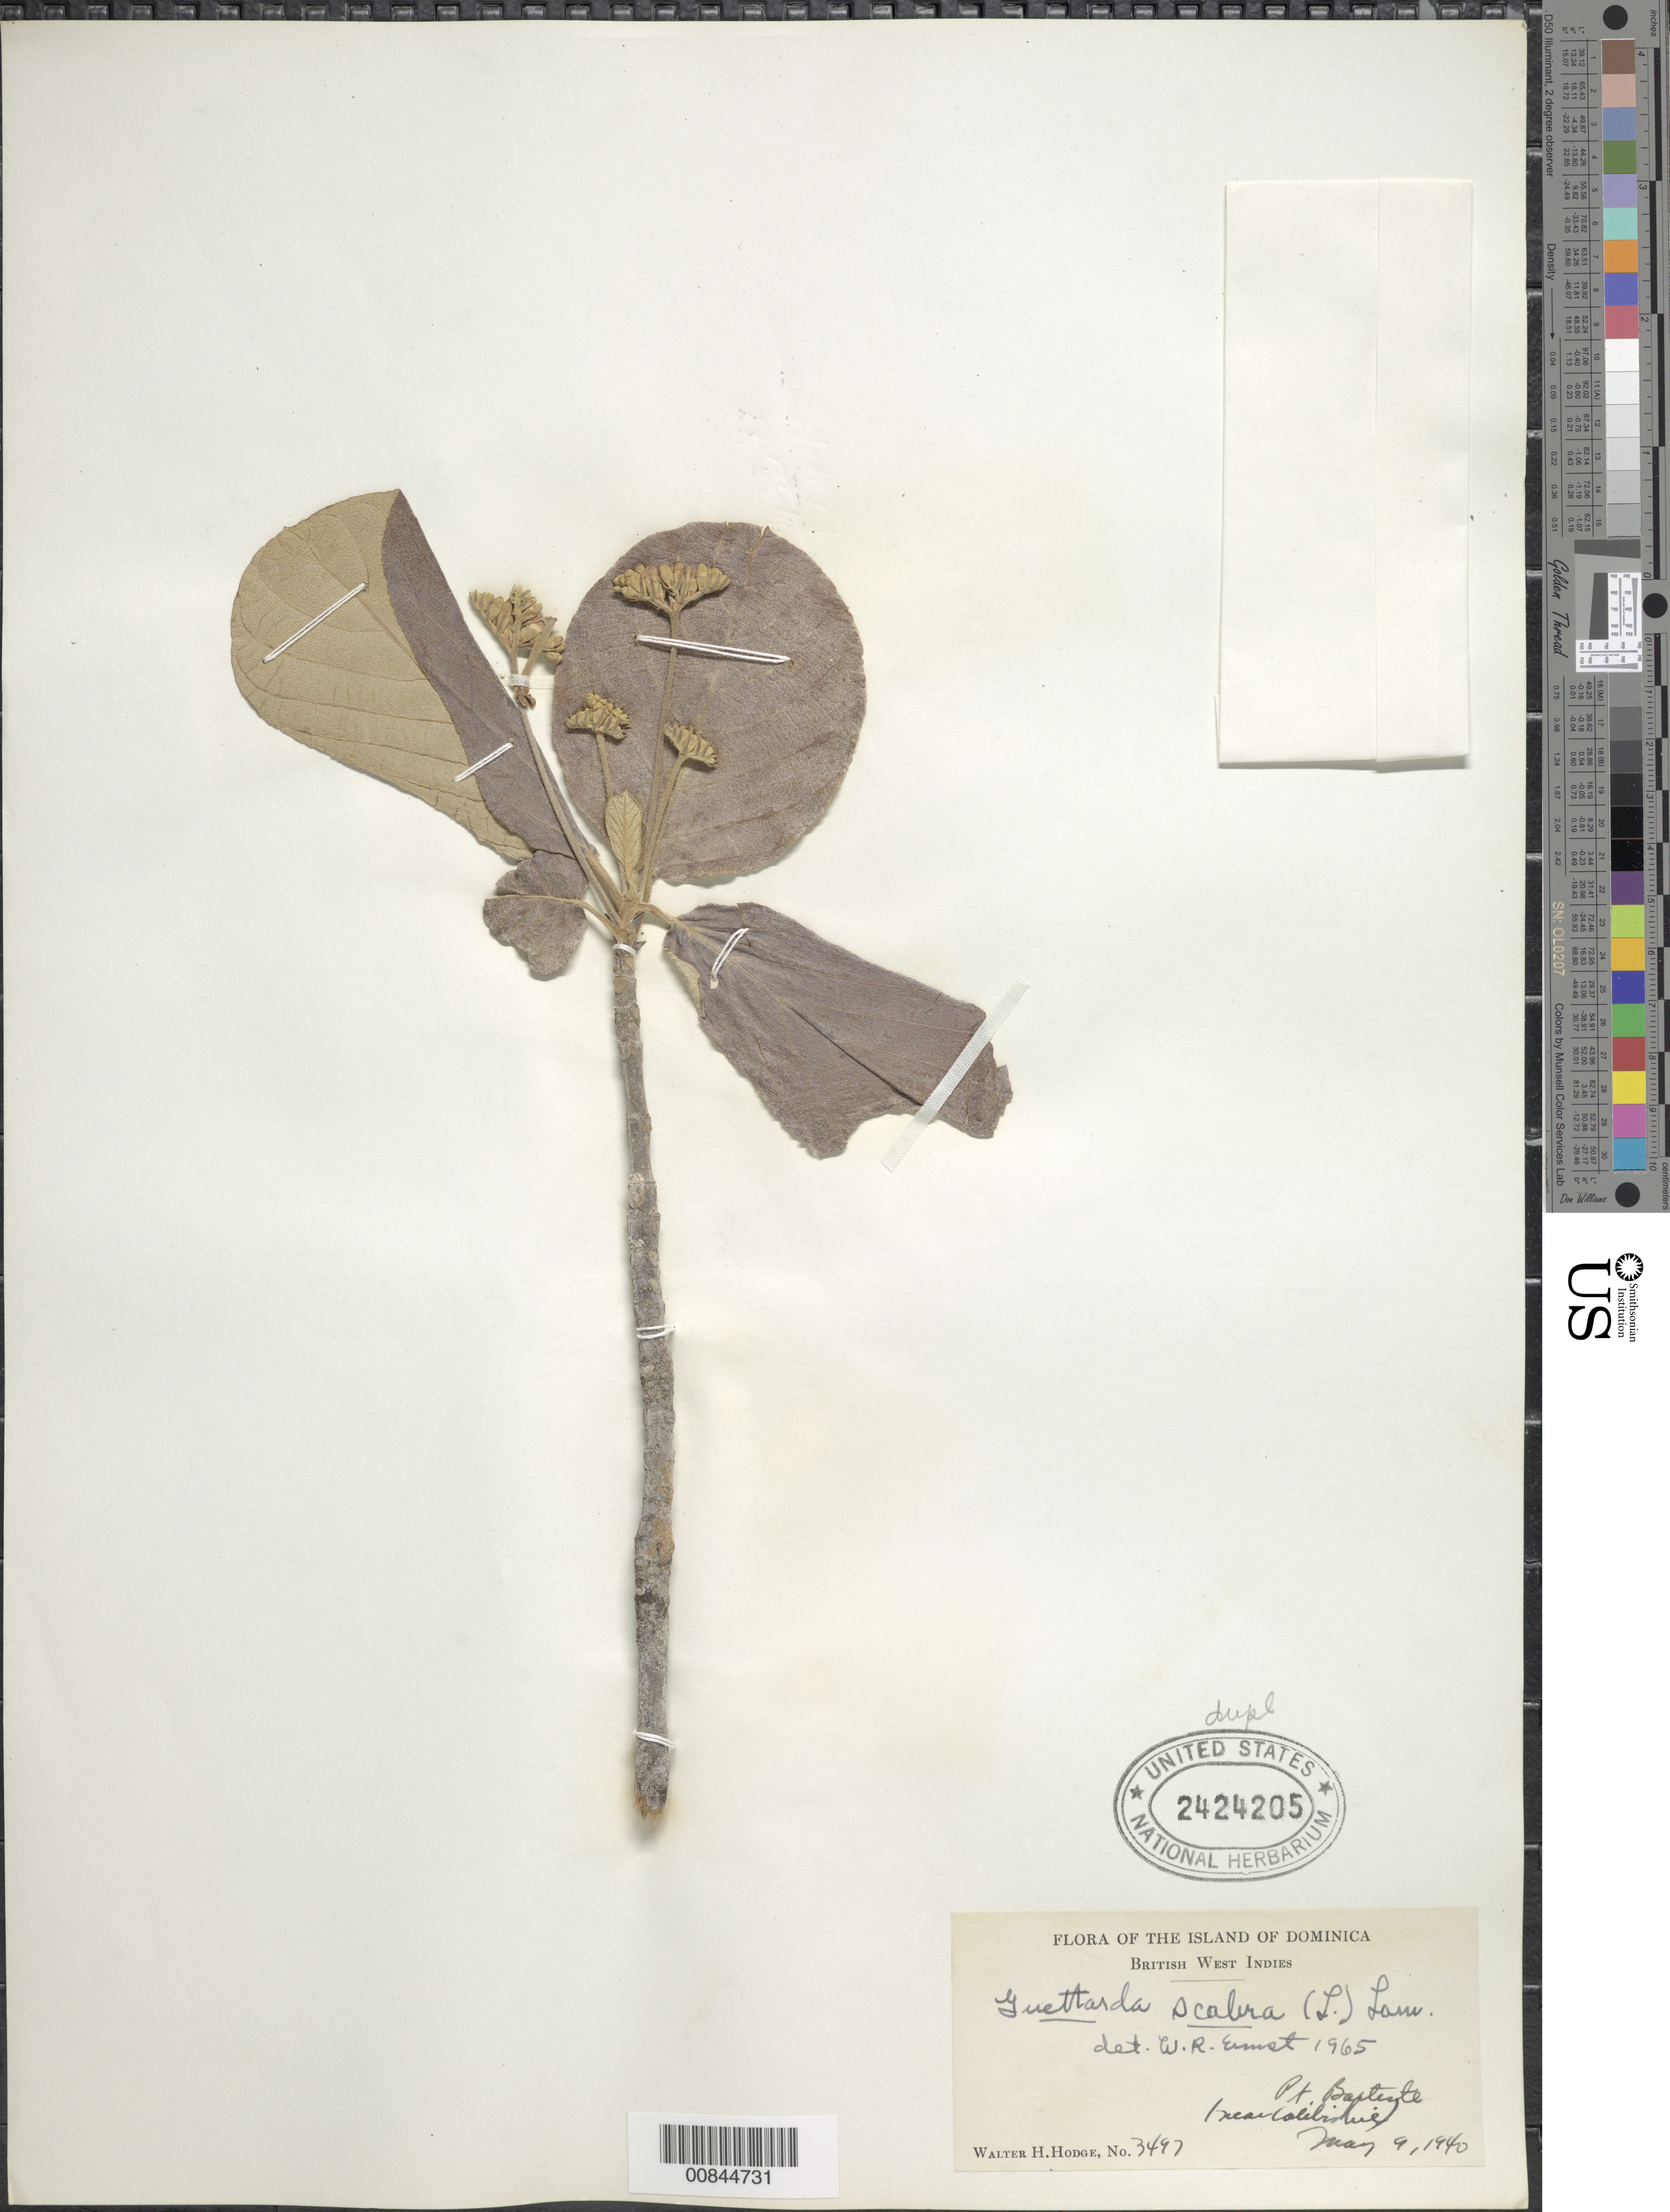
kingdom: Plantae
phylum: Tracheophyta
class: Magnoliopsida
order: Gentianales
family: Rubiaceae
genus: Guettarda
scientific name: Guettarda scabra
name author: (L.) Vent.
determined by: Ernst, W. R., (US), NMNH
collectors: W. Hodge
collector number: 3497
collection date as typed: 09 May 1940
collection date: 1940-05-09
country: Dominica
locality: Pt. Barteste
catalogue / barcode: US 2424205